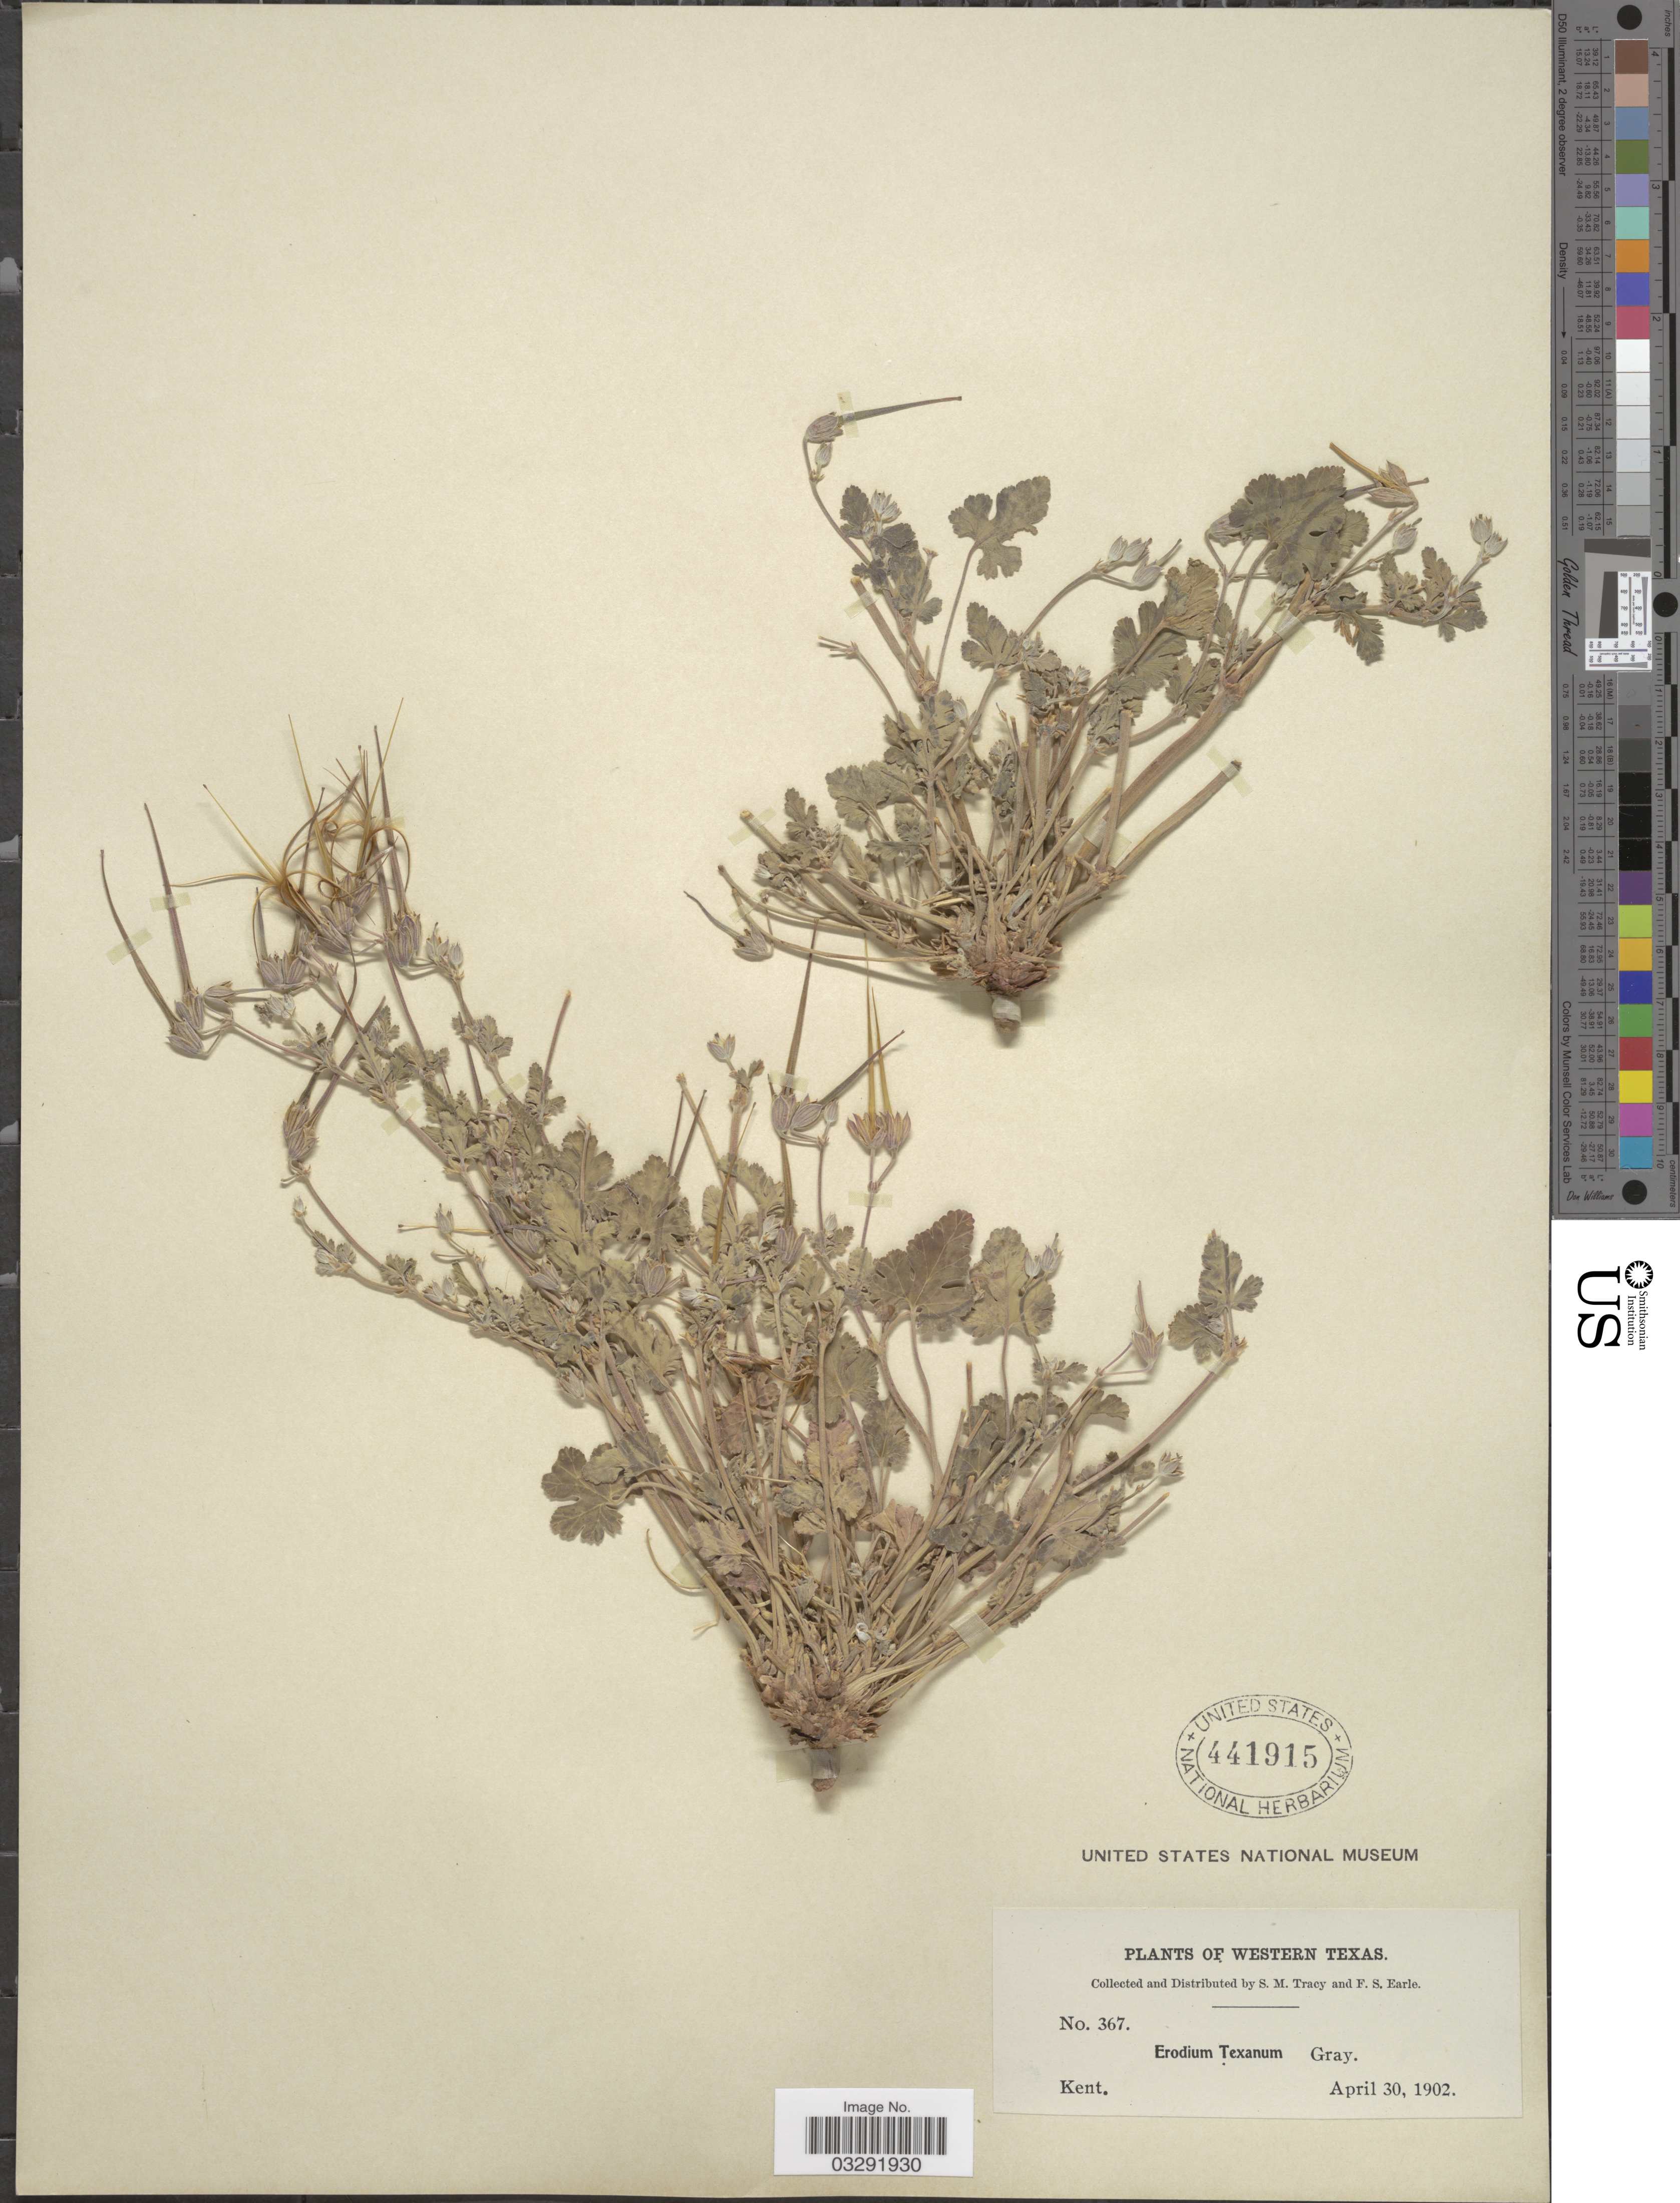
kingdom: Plantae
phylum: Tracheophyta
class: Magnoliopsida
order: Geraniales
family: Geraniaceae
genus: Erodium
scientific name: Erodium texanum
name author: A. Gray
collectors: S. M. Tracy & F. S. Earle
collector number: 367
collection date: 1902-04-30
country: United States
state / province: Texas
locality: Western Texas. Kent.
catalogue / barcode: US 441915